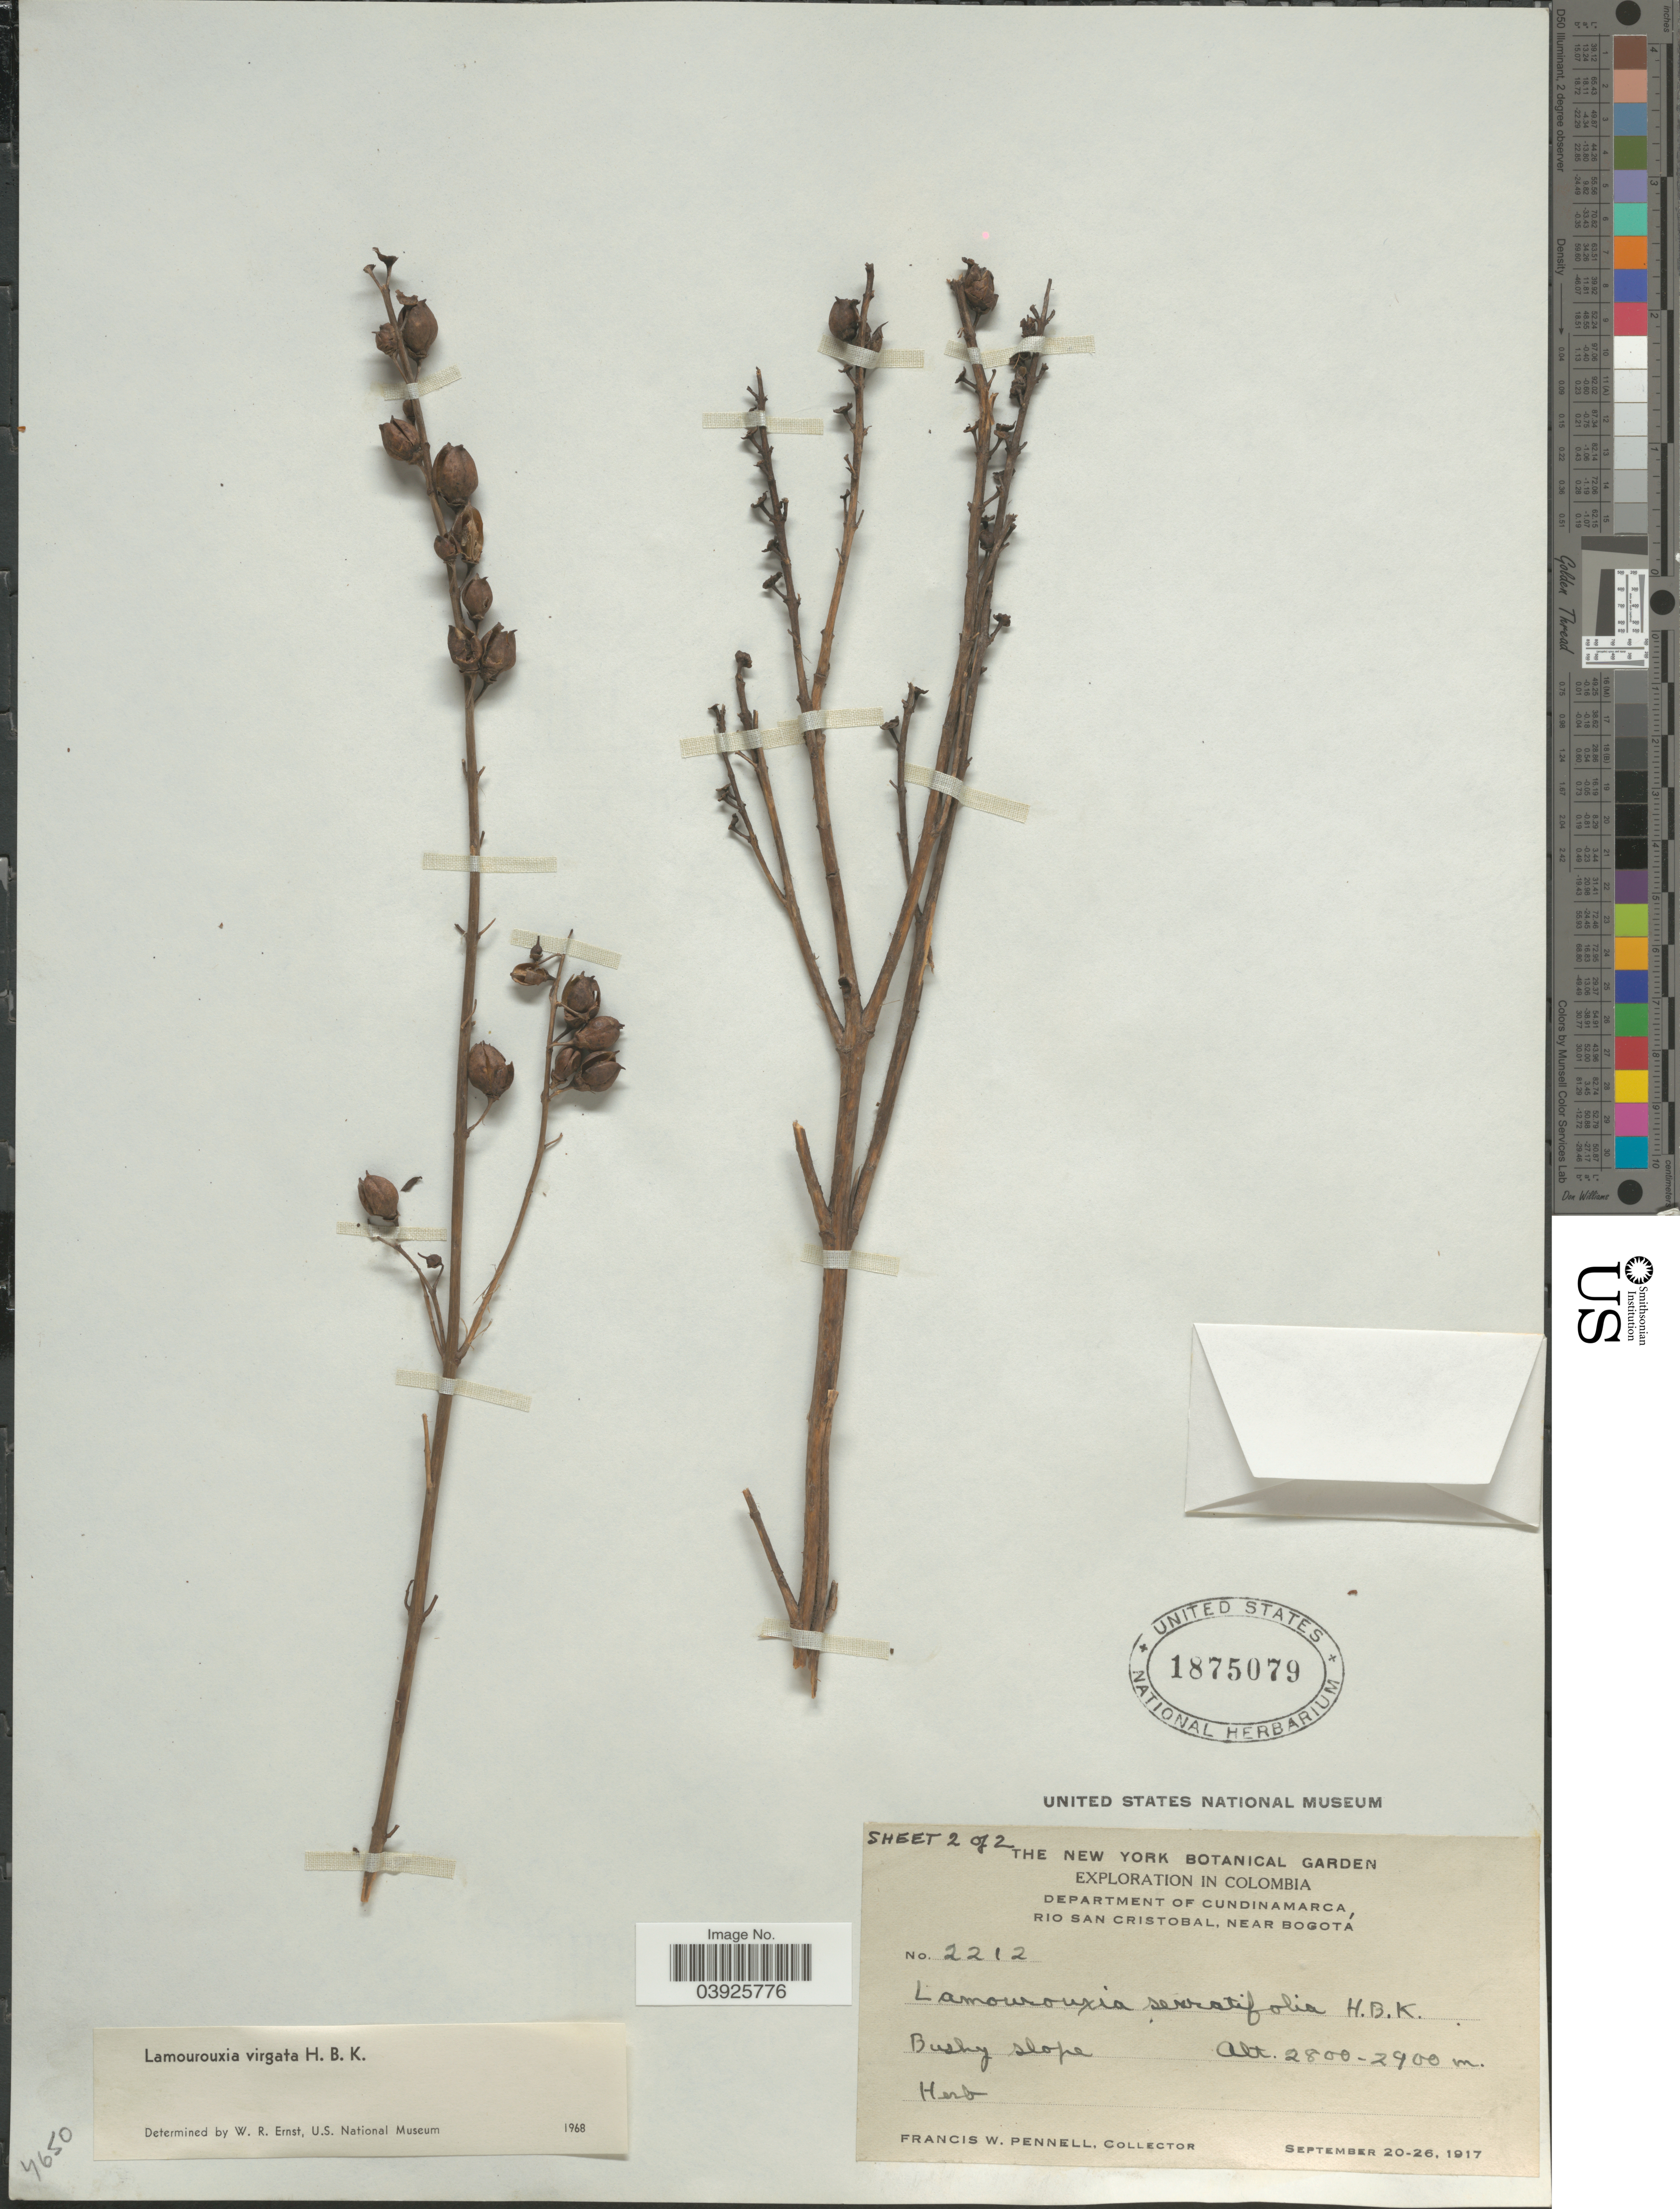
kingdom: Plantae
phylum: Tracheophyta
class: Magnoliopsida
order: Lamiales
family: Orobanchaceae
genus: Lamourouxia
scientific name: Lamourouxia virgata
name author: Kunth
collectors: F. W. Pennell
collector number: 2212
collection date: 1917-09-20/1917-09-26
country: Colombia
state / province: Cundinamarca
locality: Department of Cundinamarca, Rio San Cristobal, near Bogotá.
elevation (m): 2800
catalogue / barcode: US 1875079